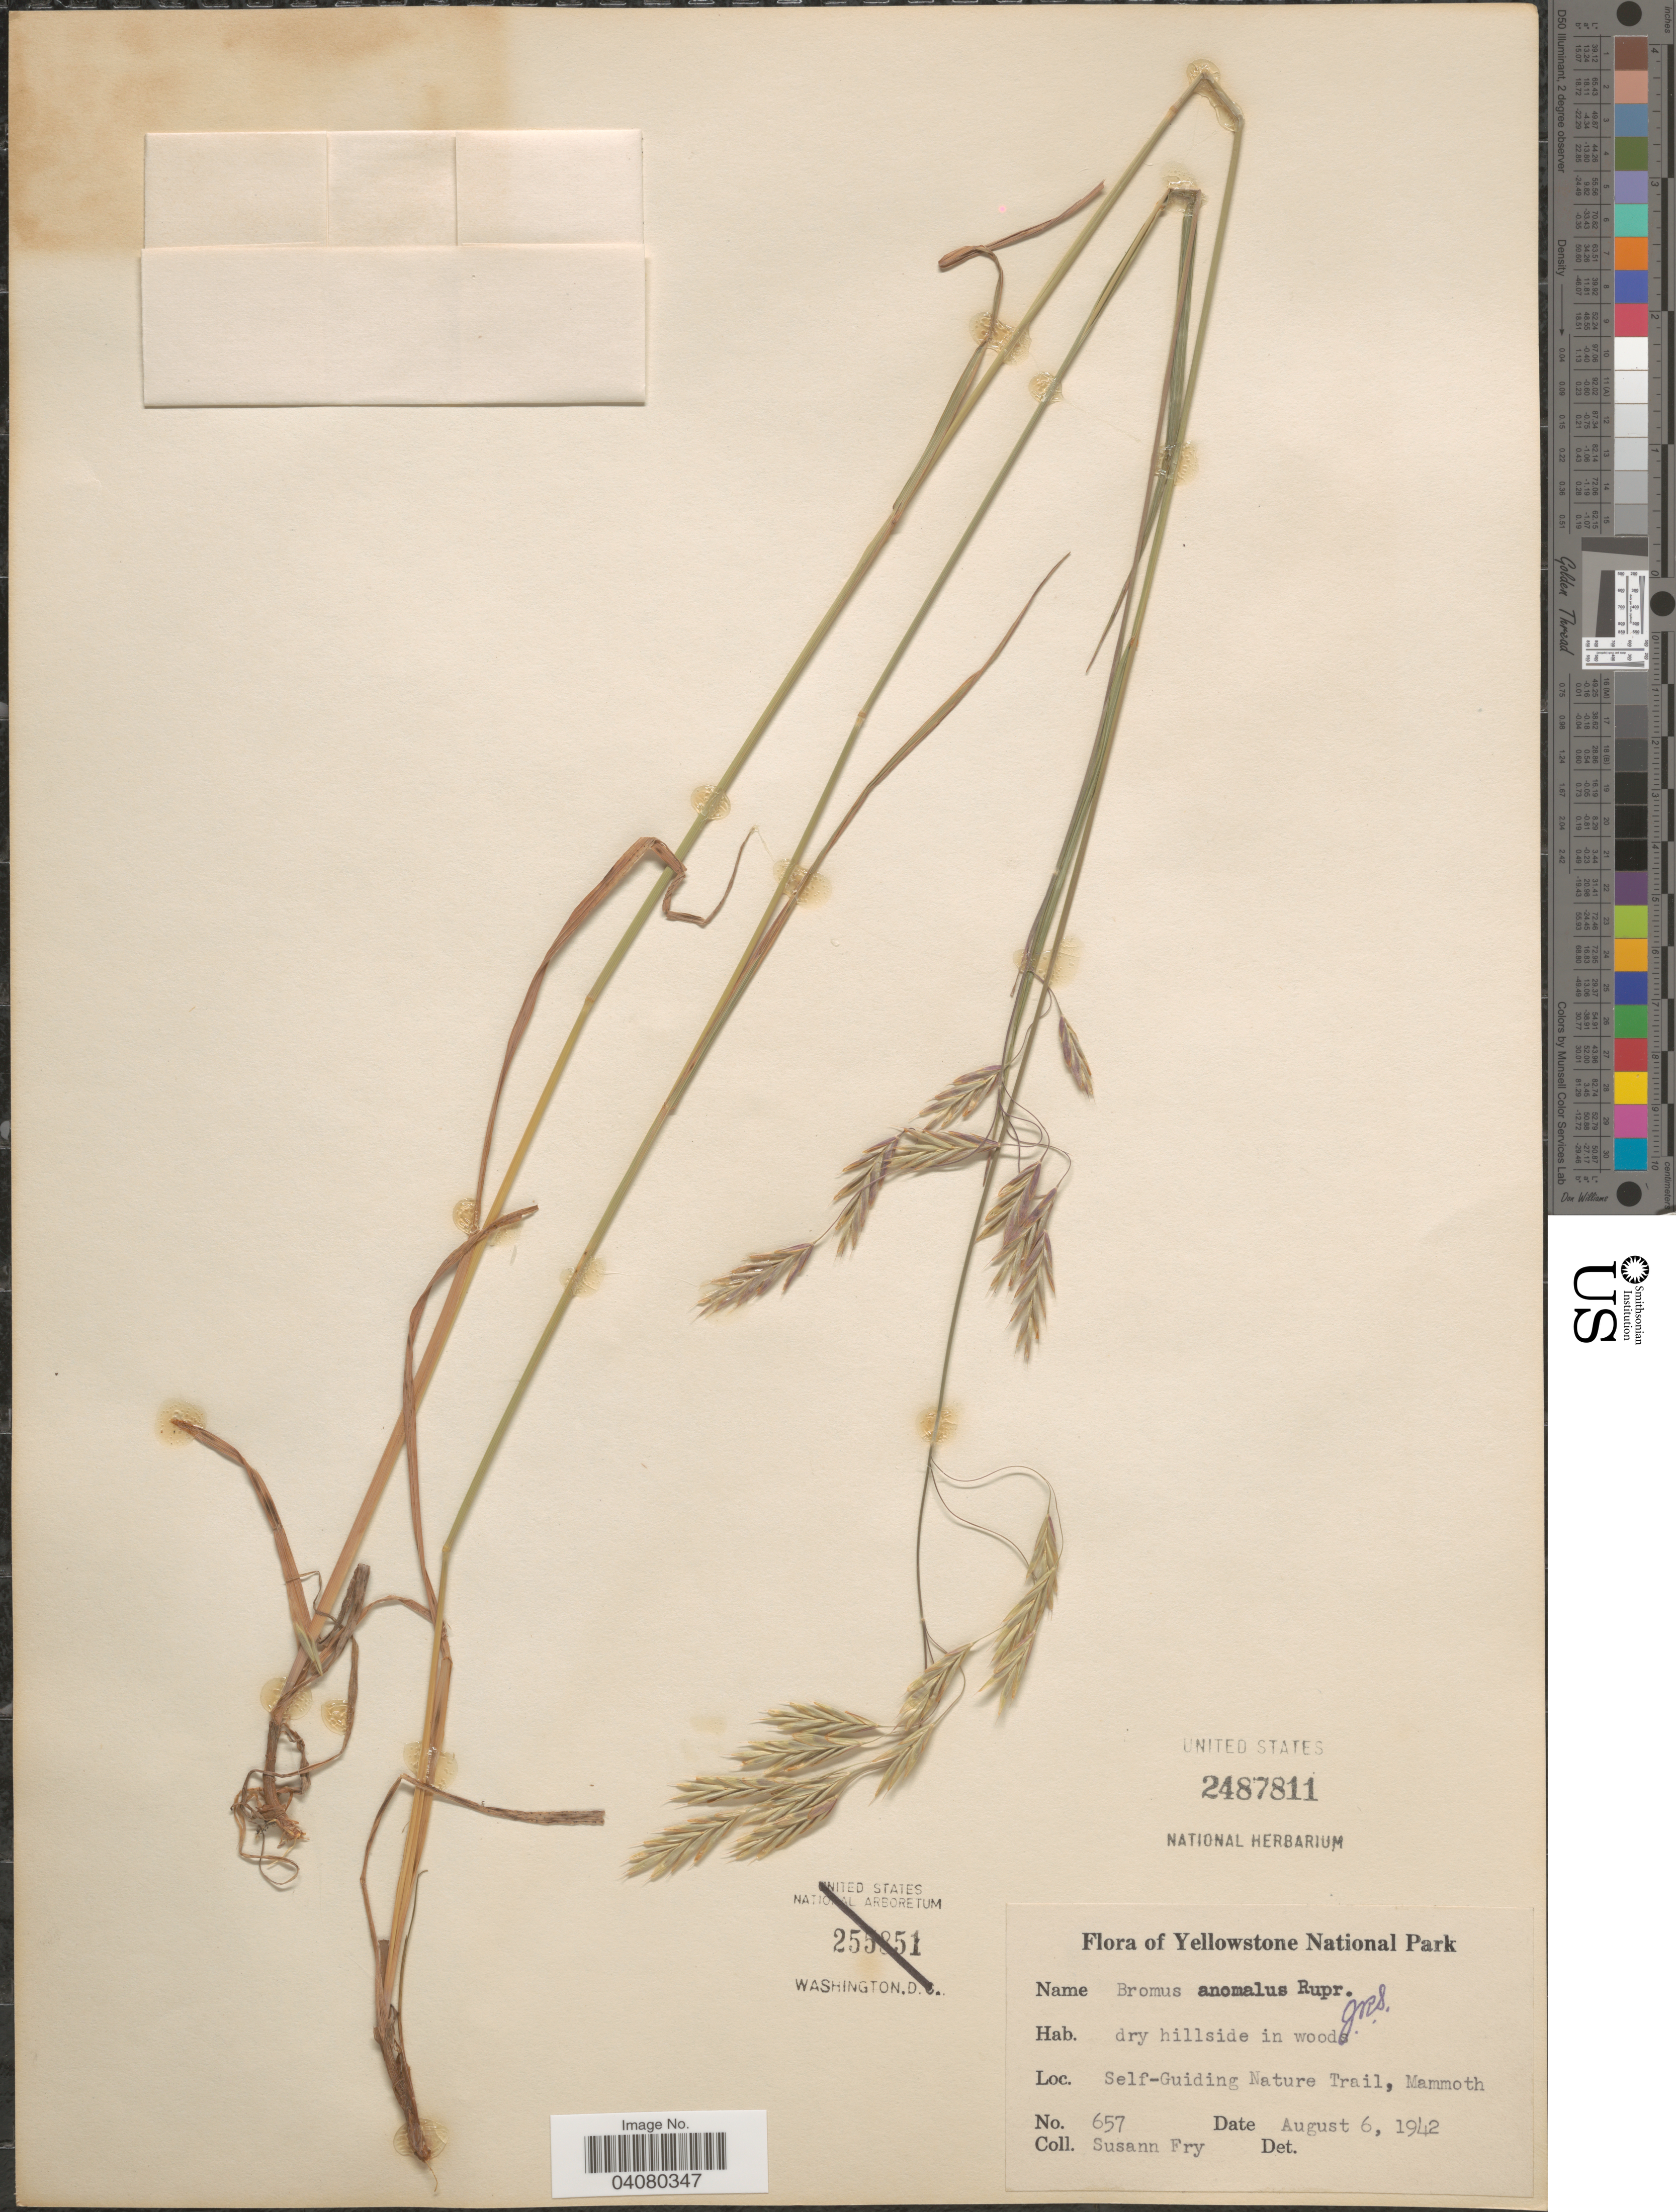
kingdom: Plantae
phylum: Tracheophyta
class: Liliopsida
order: Poales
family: Poaceae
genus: Bromus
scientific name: Bromus anomalus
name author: Rupr. ex E. Fourn.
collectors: S. Fry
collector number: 657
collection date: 1942-08-06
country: United States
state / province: Wyoming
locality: The Yellowstone National Park. Self-Guiding Nature Trail, Mammoth.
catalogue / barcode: US 2487811